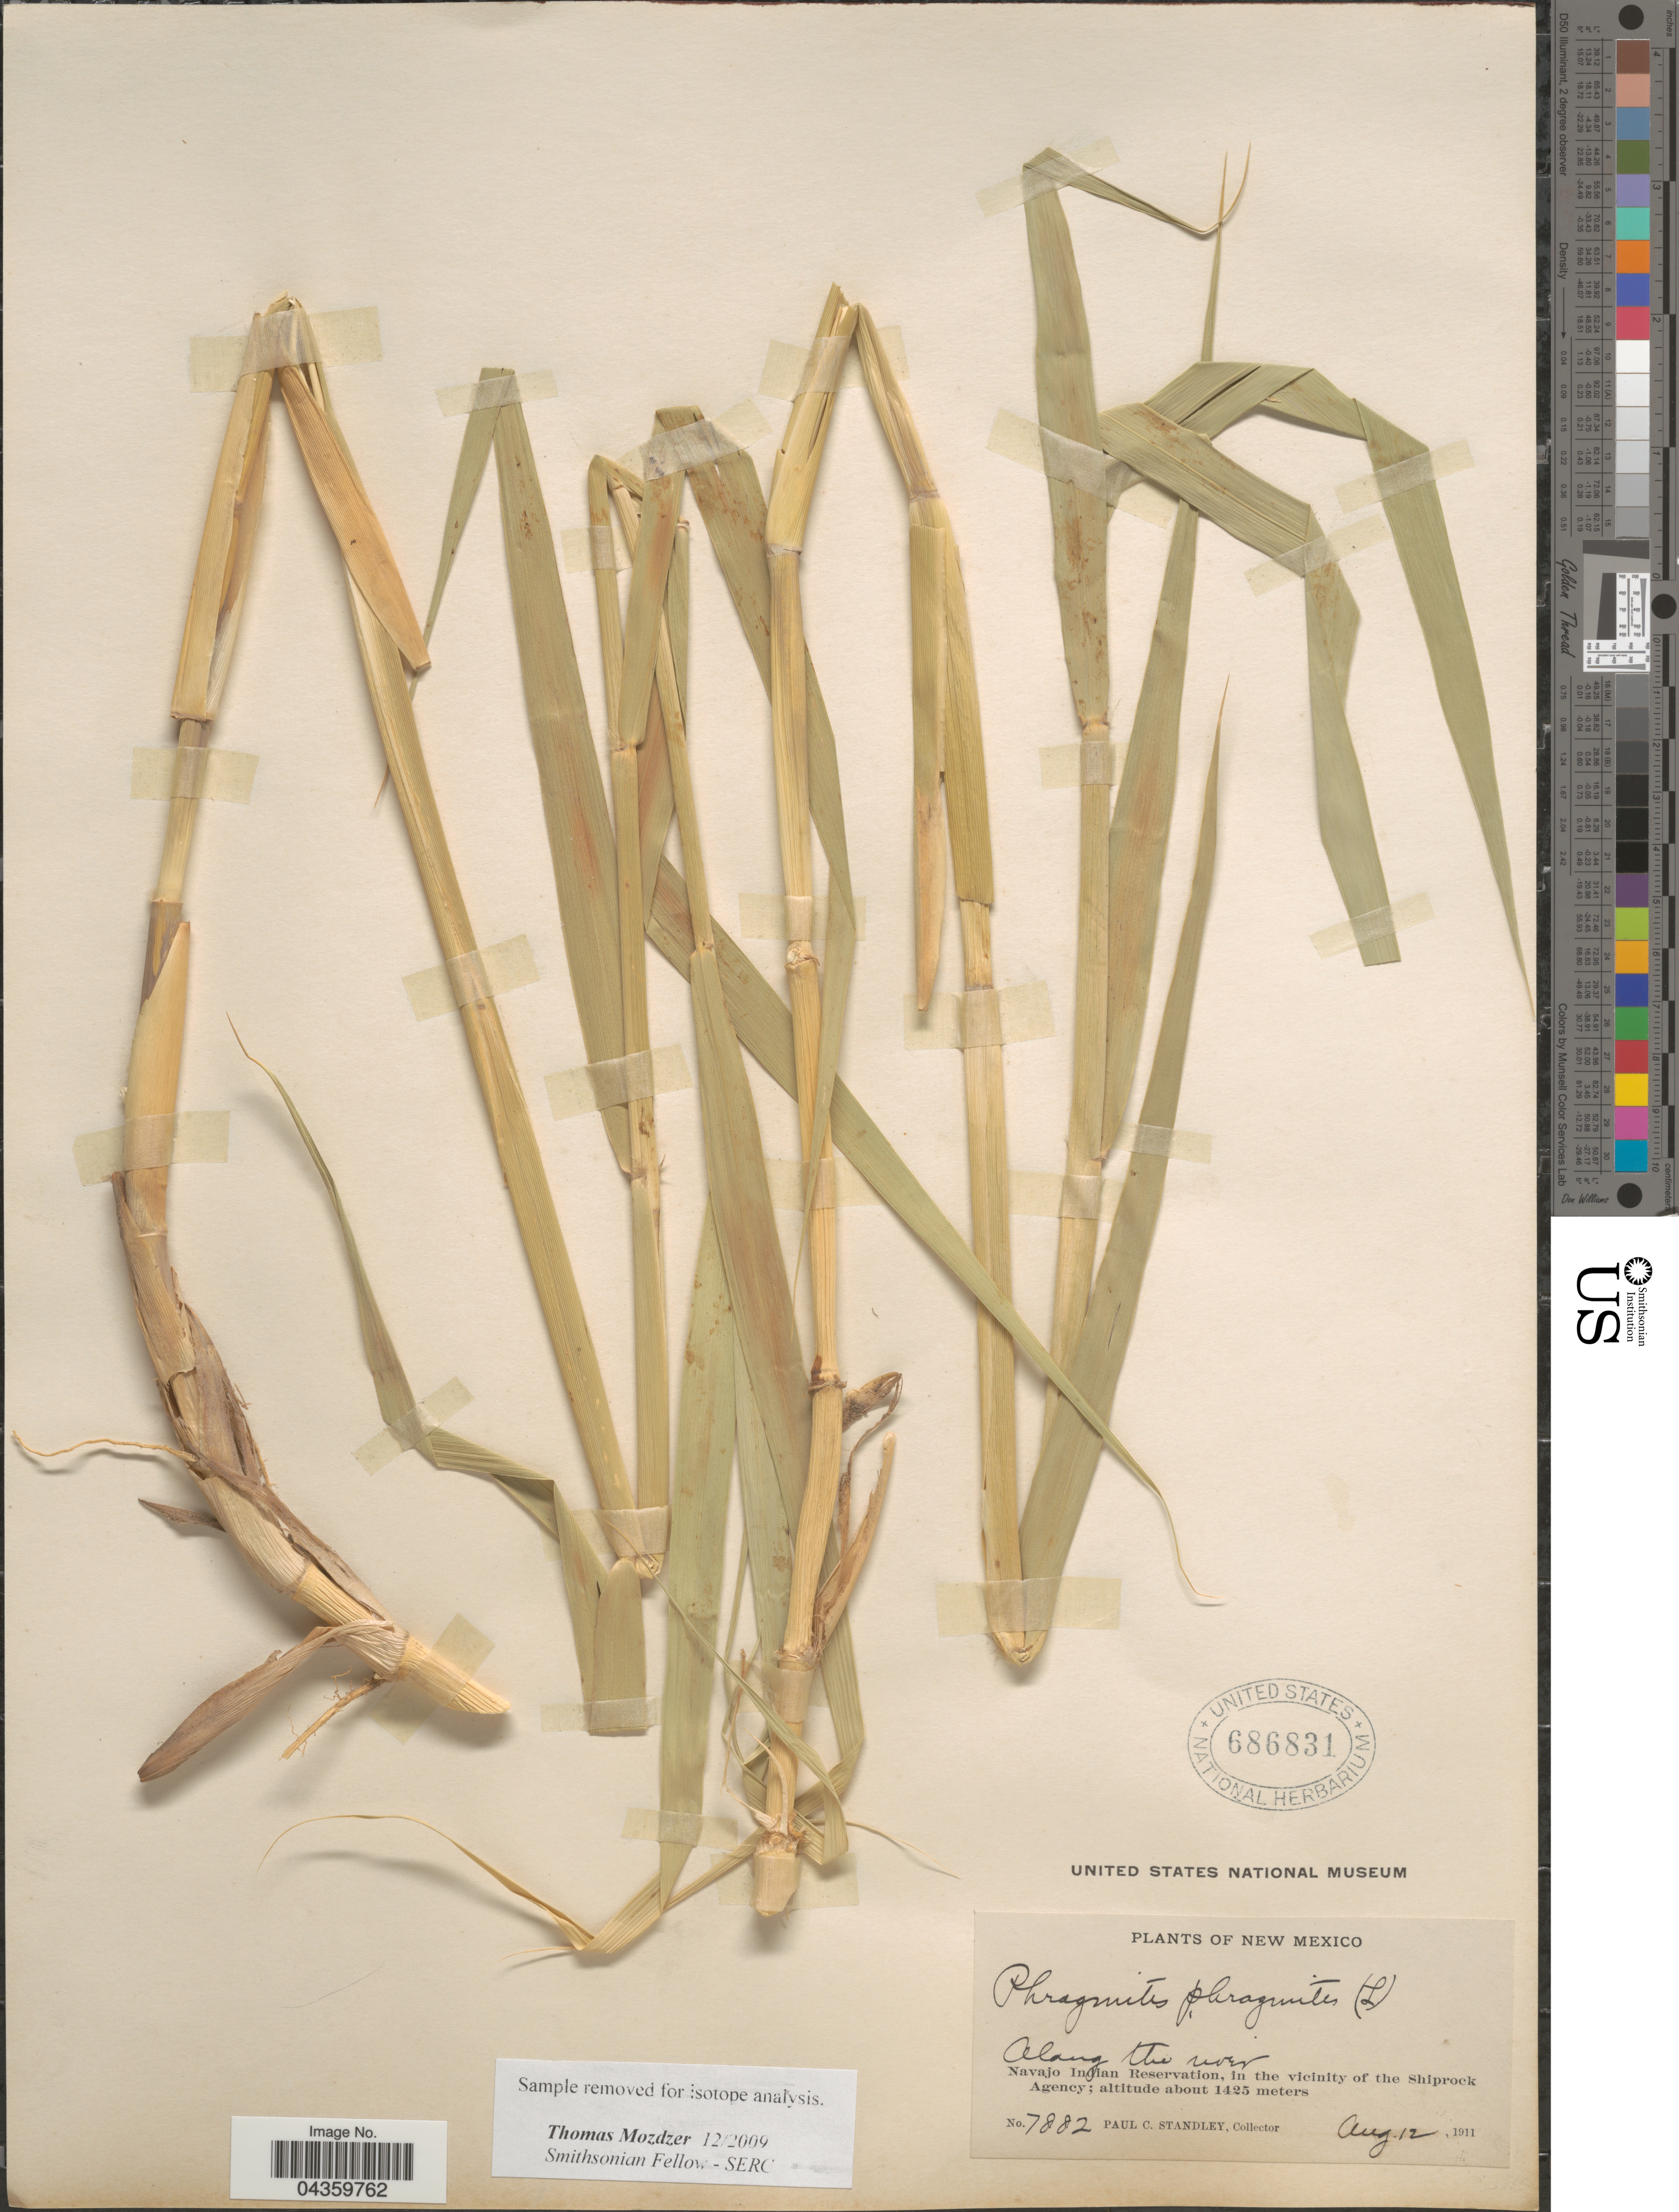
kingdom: Plantae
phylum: Tracheophyta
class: Liliopsida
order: Poales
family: Poaceae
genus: Phragmites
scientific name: Phragmites australis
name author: (Cav.) Trin. ex Steud.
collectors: P. C. Standley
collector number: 7882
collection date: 1911-08-12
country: United States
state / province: New Mexico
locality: Along the river. Navajo Indian Reservation, in the vicinity of the Shiprock Agency.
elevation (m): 1425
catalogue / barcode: US 686831